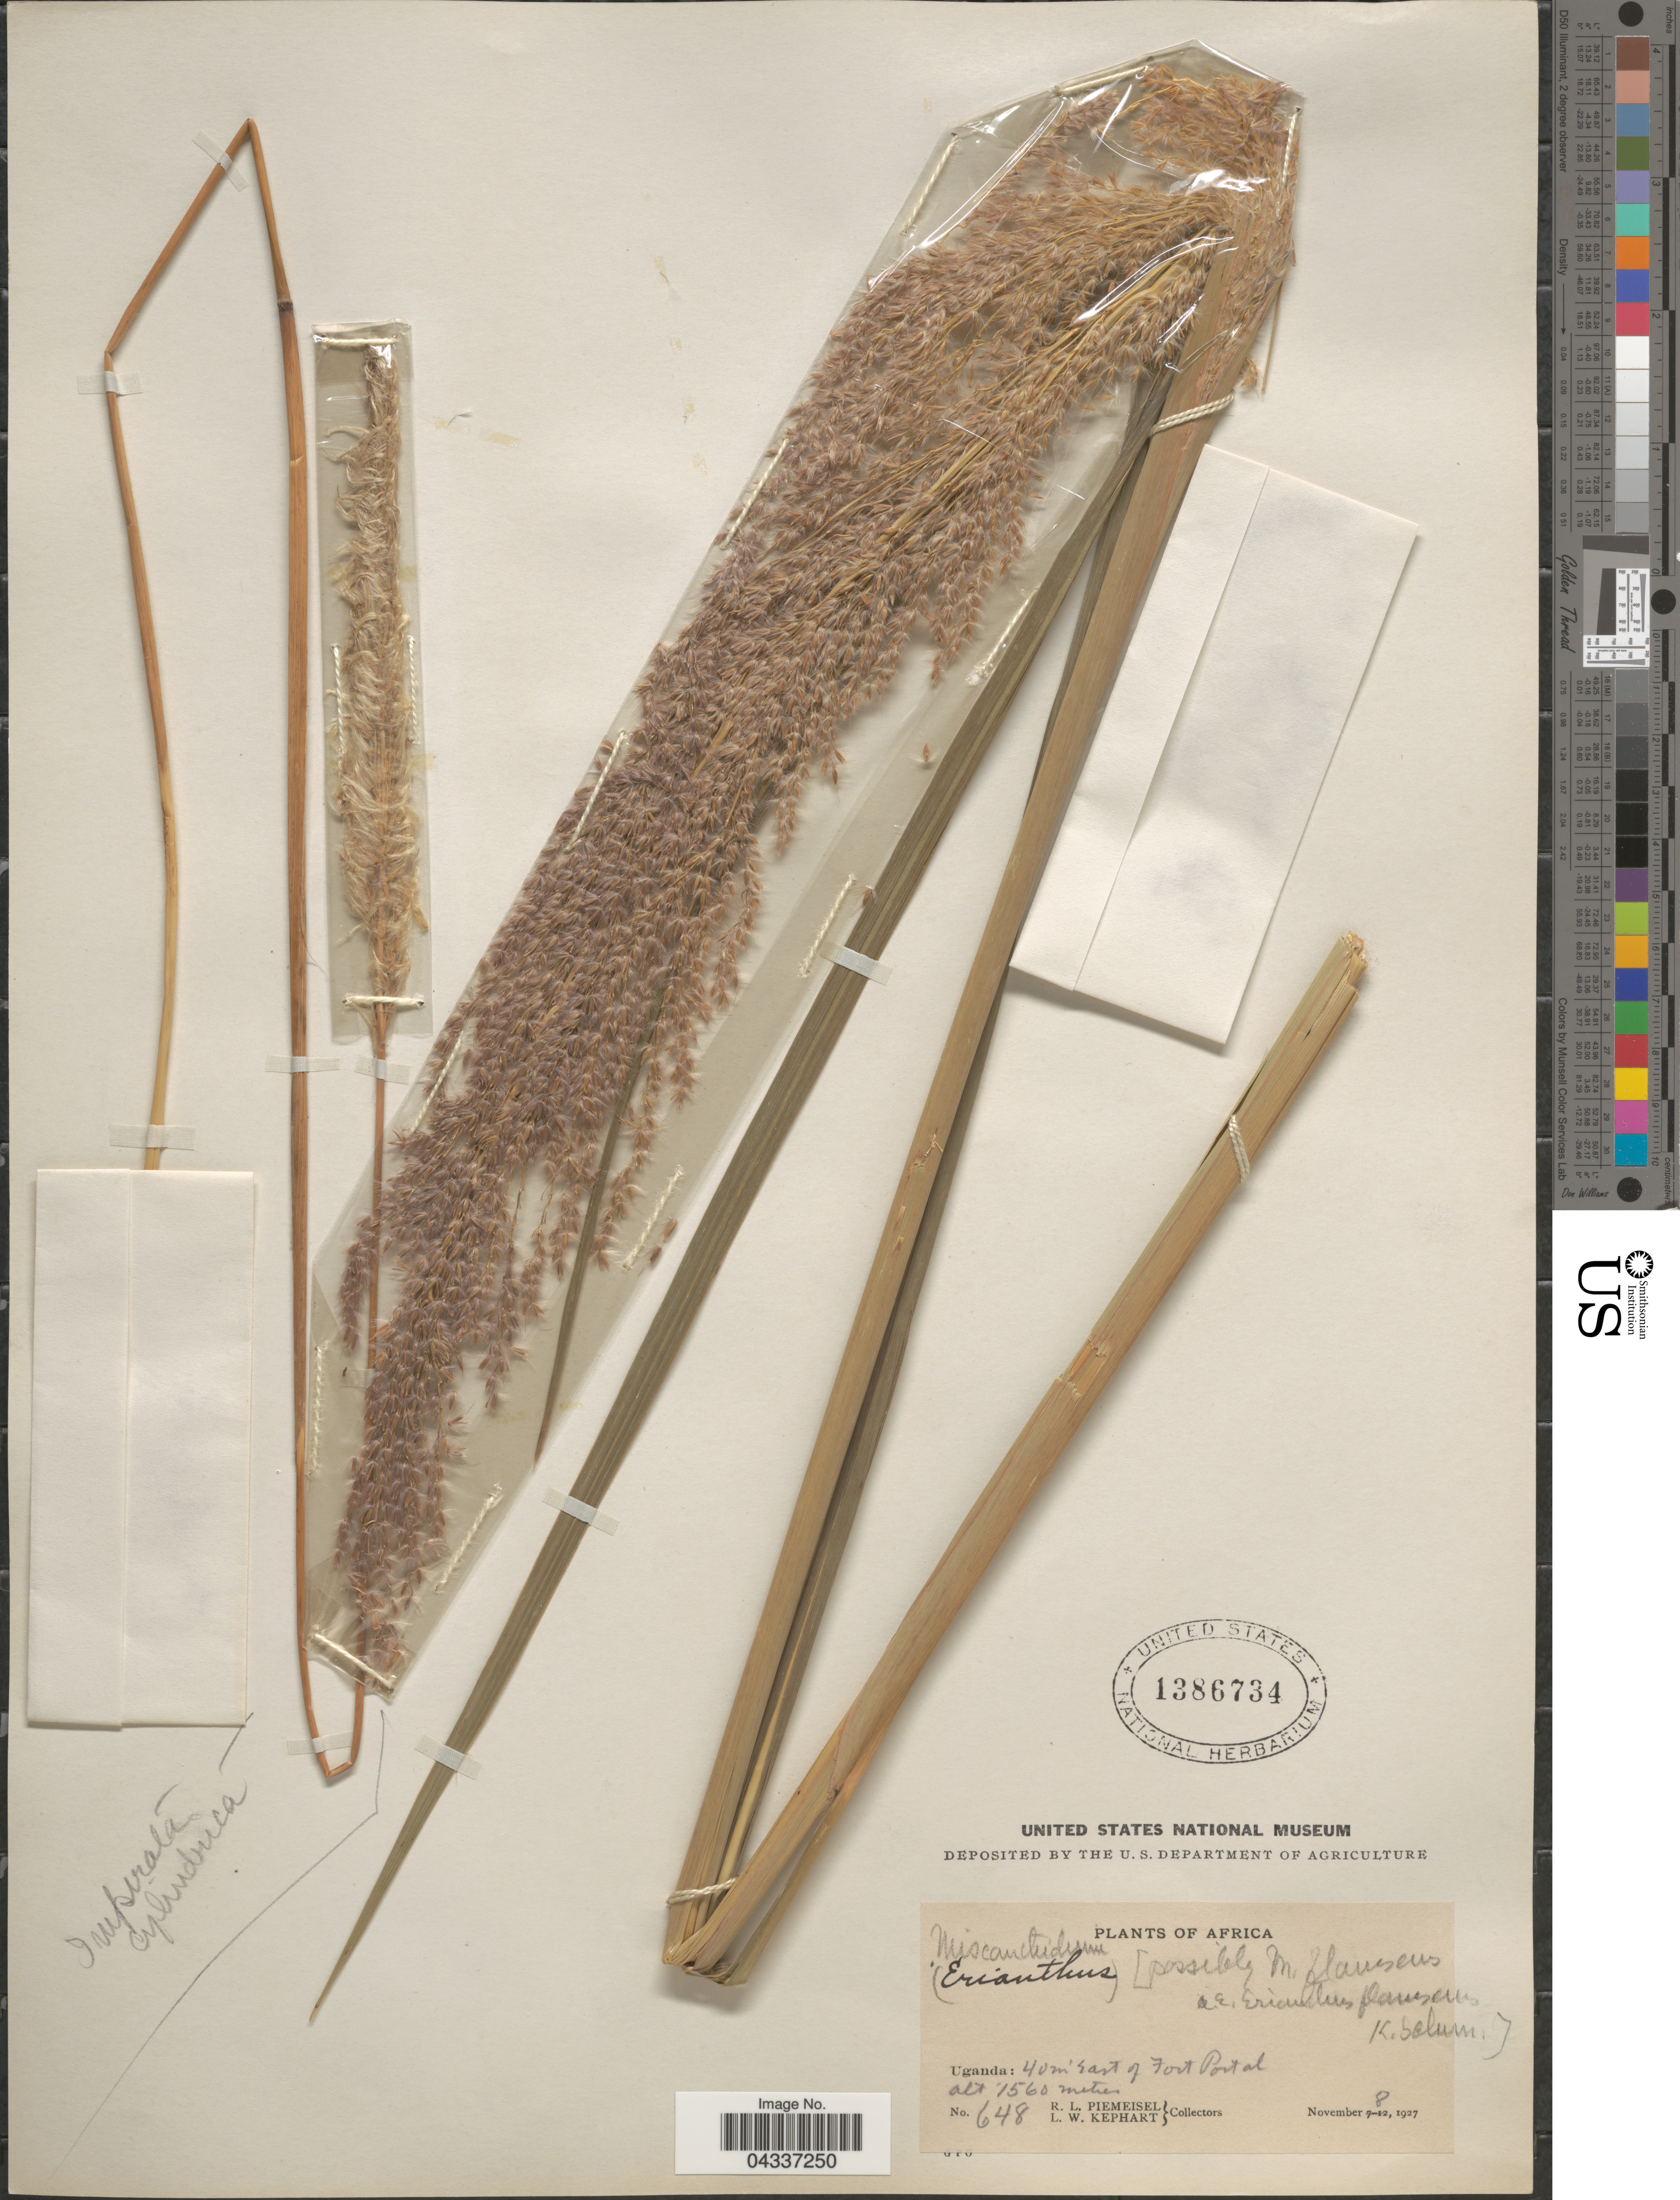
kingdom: Plantae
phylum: Tracheophyta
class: Liliopsida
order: Poales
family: Poaceae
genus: Miscanthidium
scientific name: Miscanthidium violaceum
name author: (K. Schum.) Robyns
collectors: R. L. Piemeisel & L. W. Kephart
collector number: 648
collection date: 1927-11-08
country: Uganda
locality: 40 m' East of Fort Portal.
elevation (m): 1560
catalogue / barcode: US 1386734